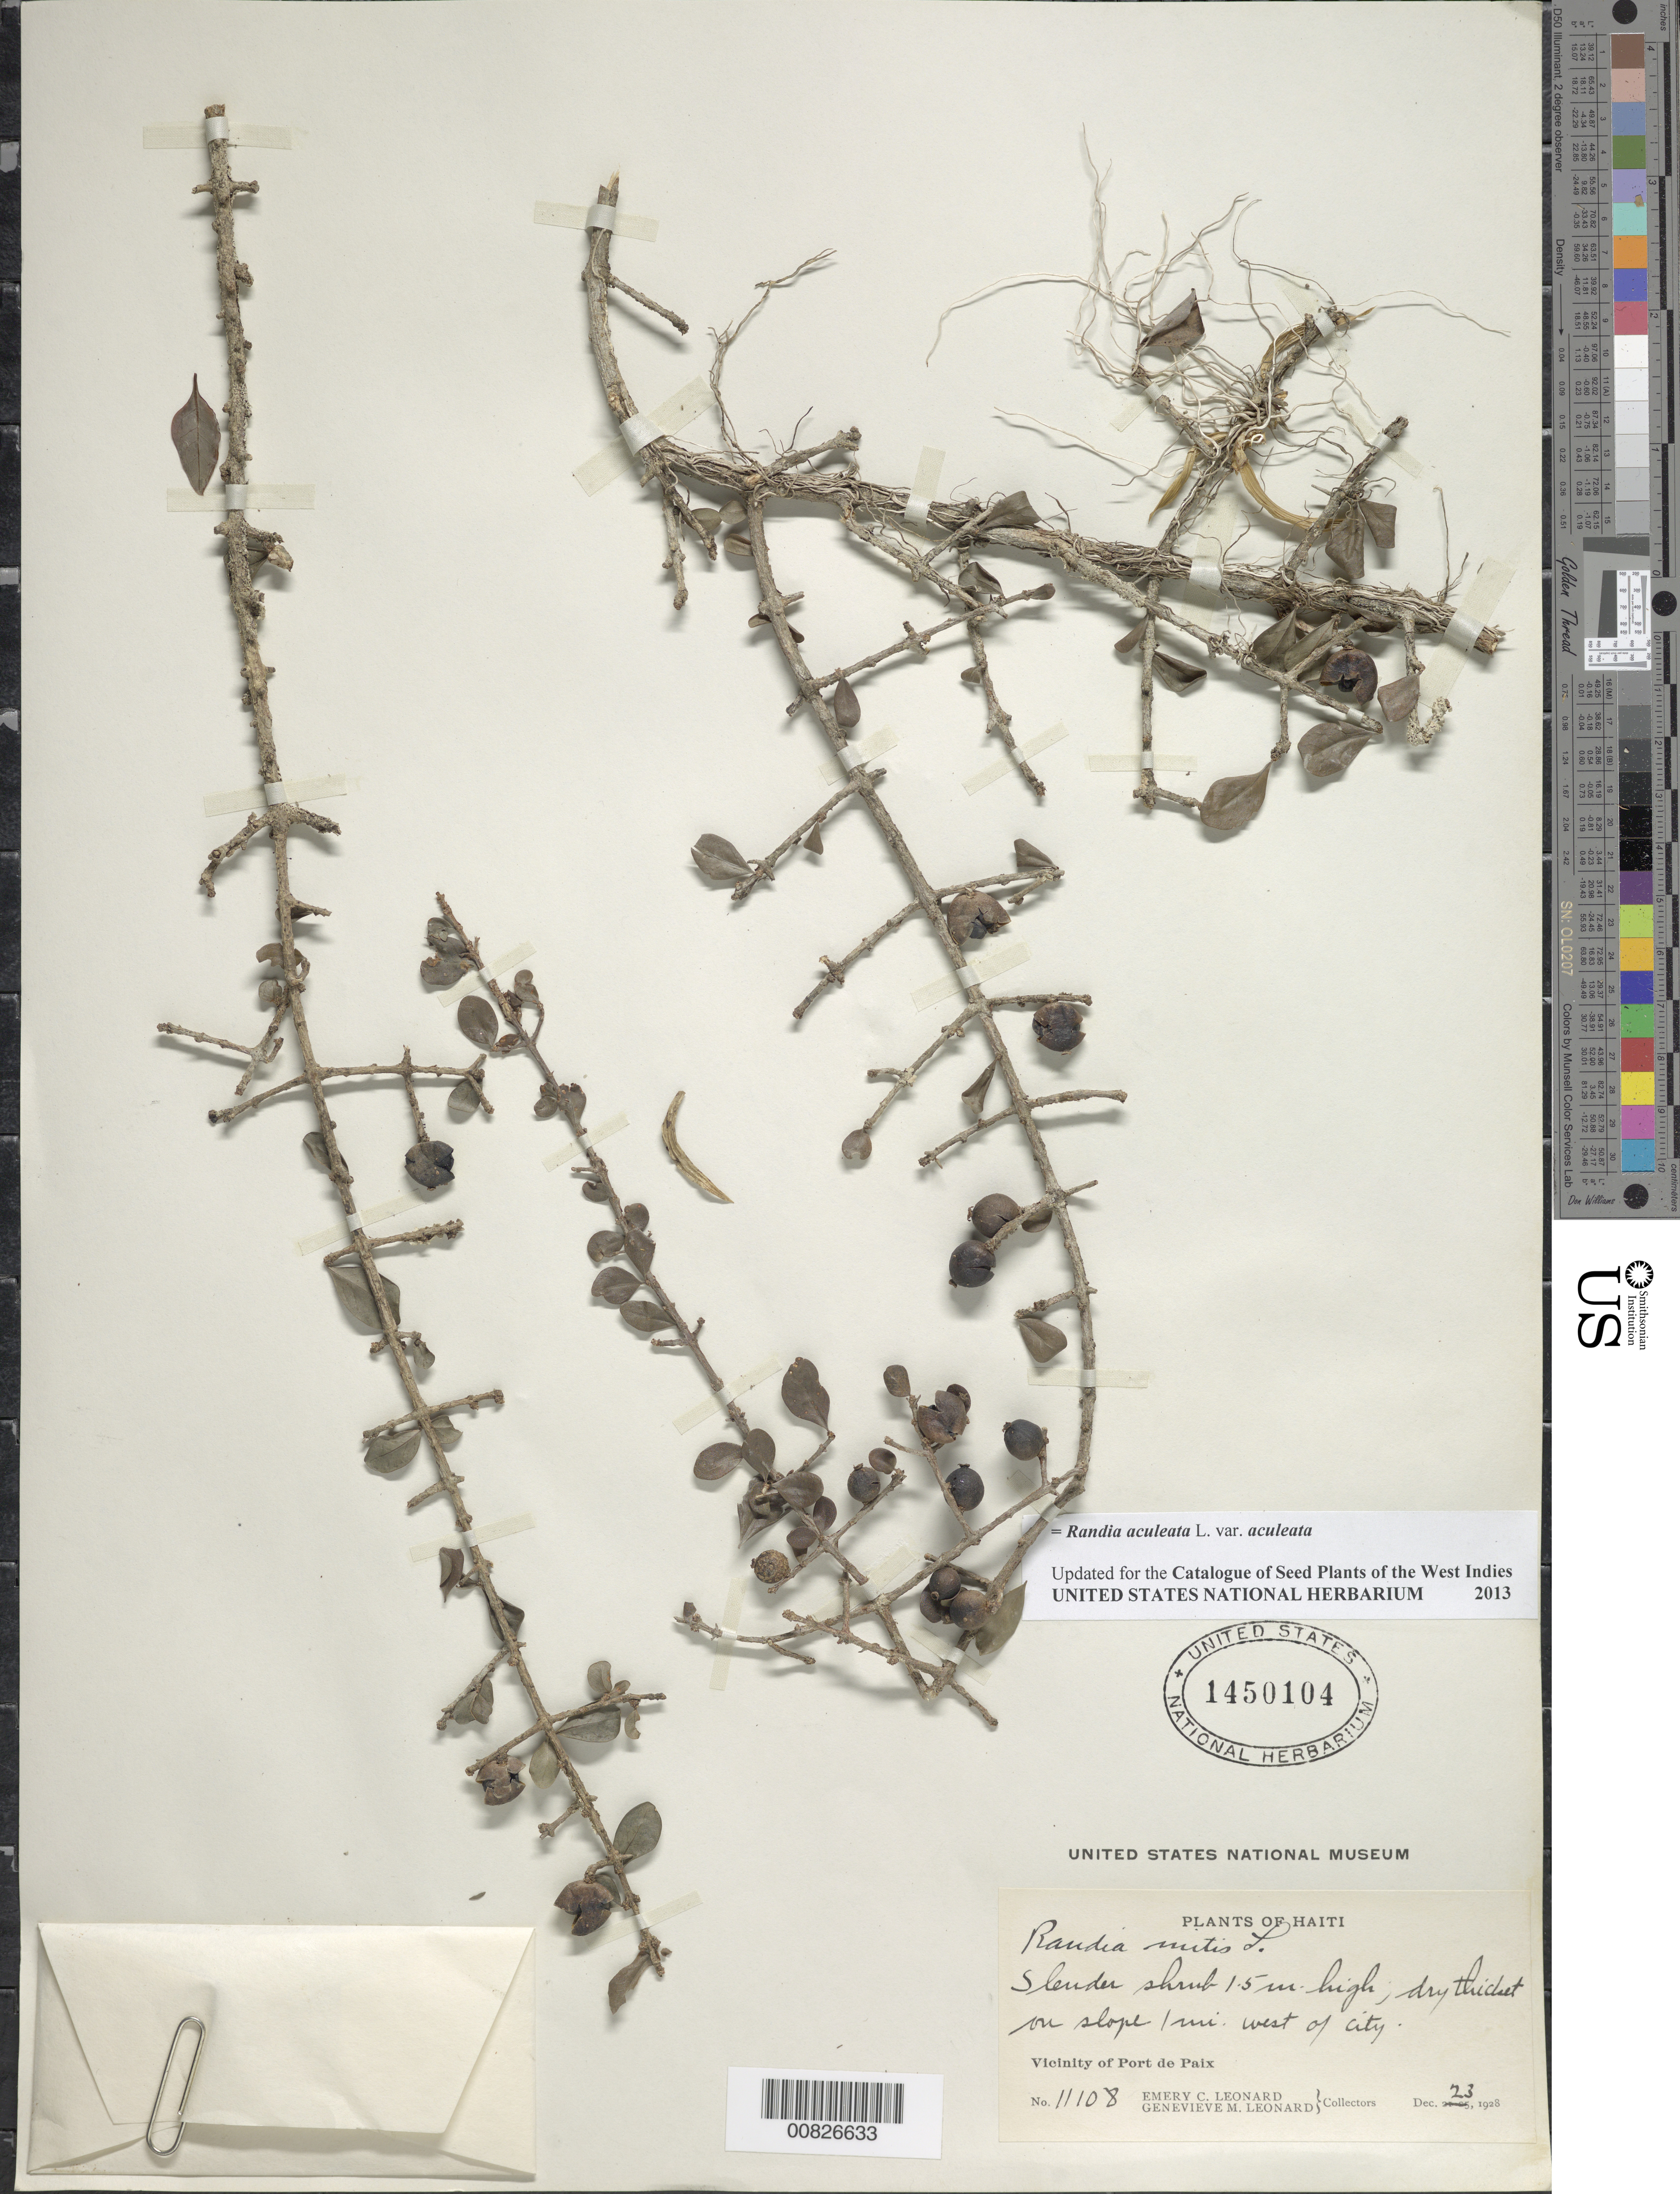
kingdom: Plantae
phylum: Tracheophyta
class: Magnoliopsida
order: Gentianales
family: Rubiaceae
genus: Randia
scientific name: Randia aculeata var. aculeata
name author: L.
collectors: E. C. Leonard & G. M. Leonard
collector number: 11108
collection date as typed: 23 Dec 1928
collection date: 1928-12-23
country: Haiti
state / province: Nord-Ouest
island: Hispaniola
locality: Vicinity of Port de Paix, 1 mile W of city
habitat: Dry thicket on slope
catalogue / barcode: US 1450104